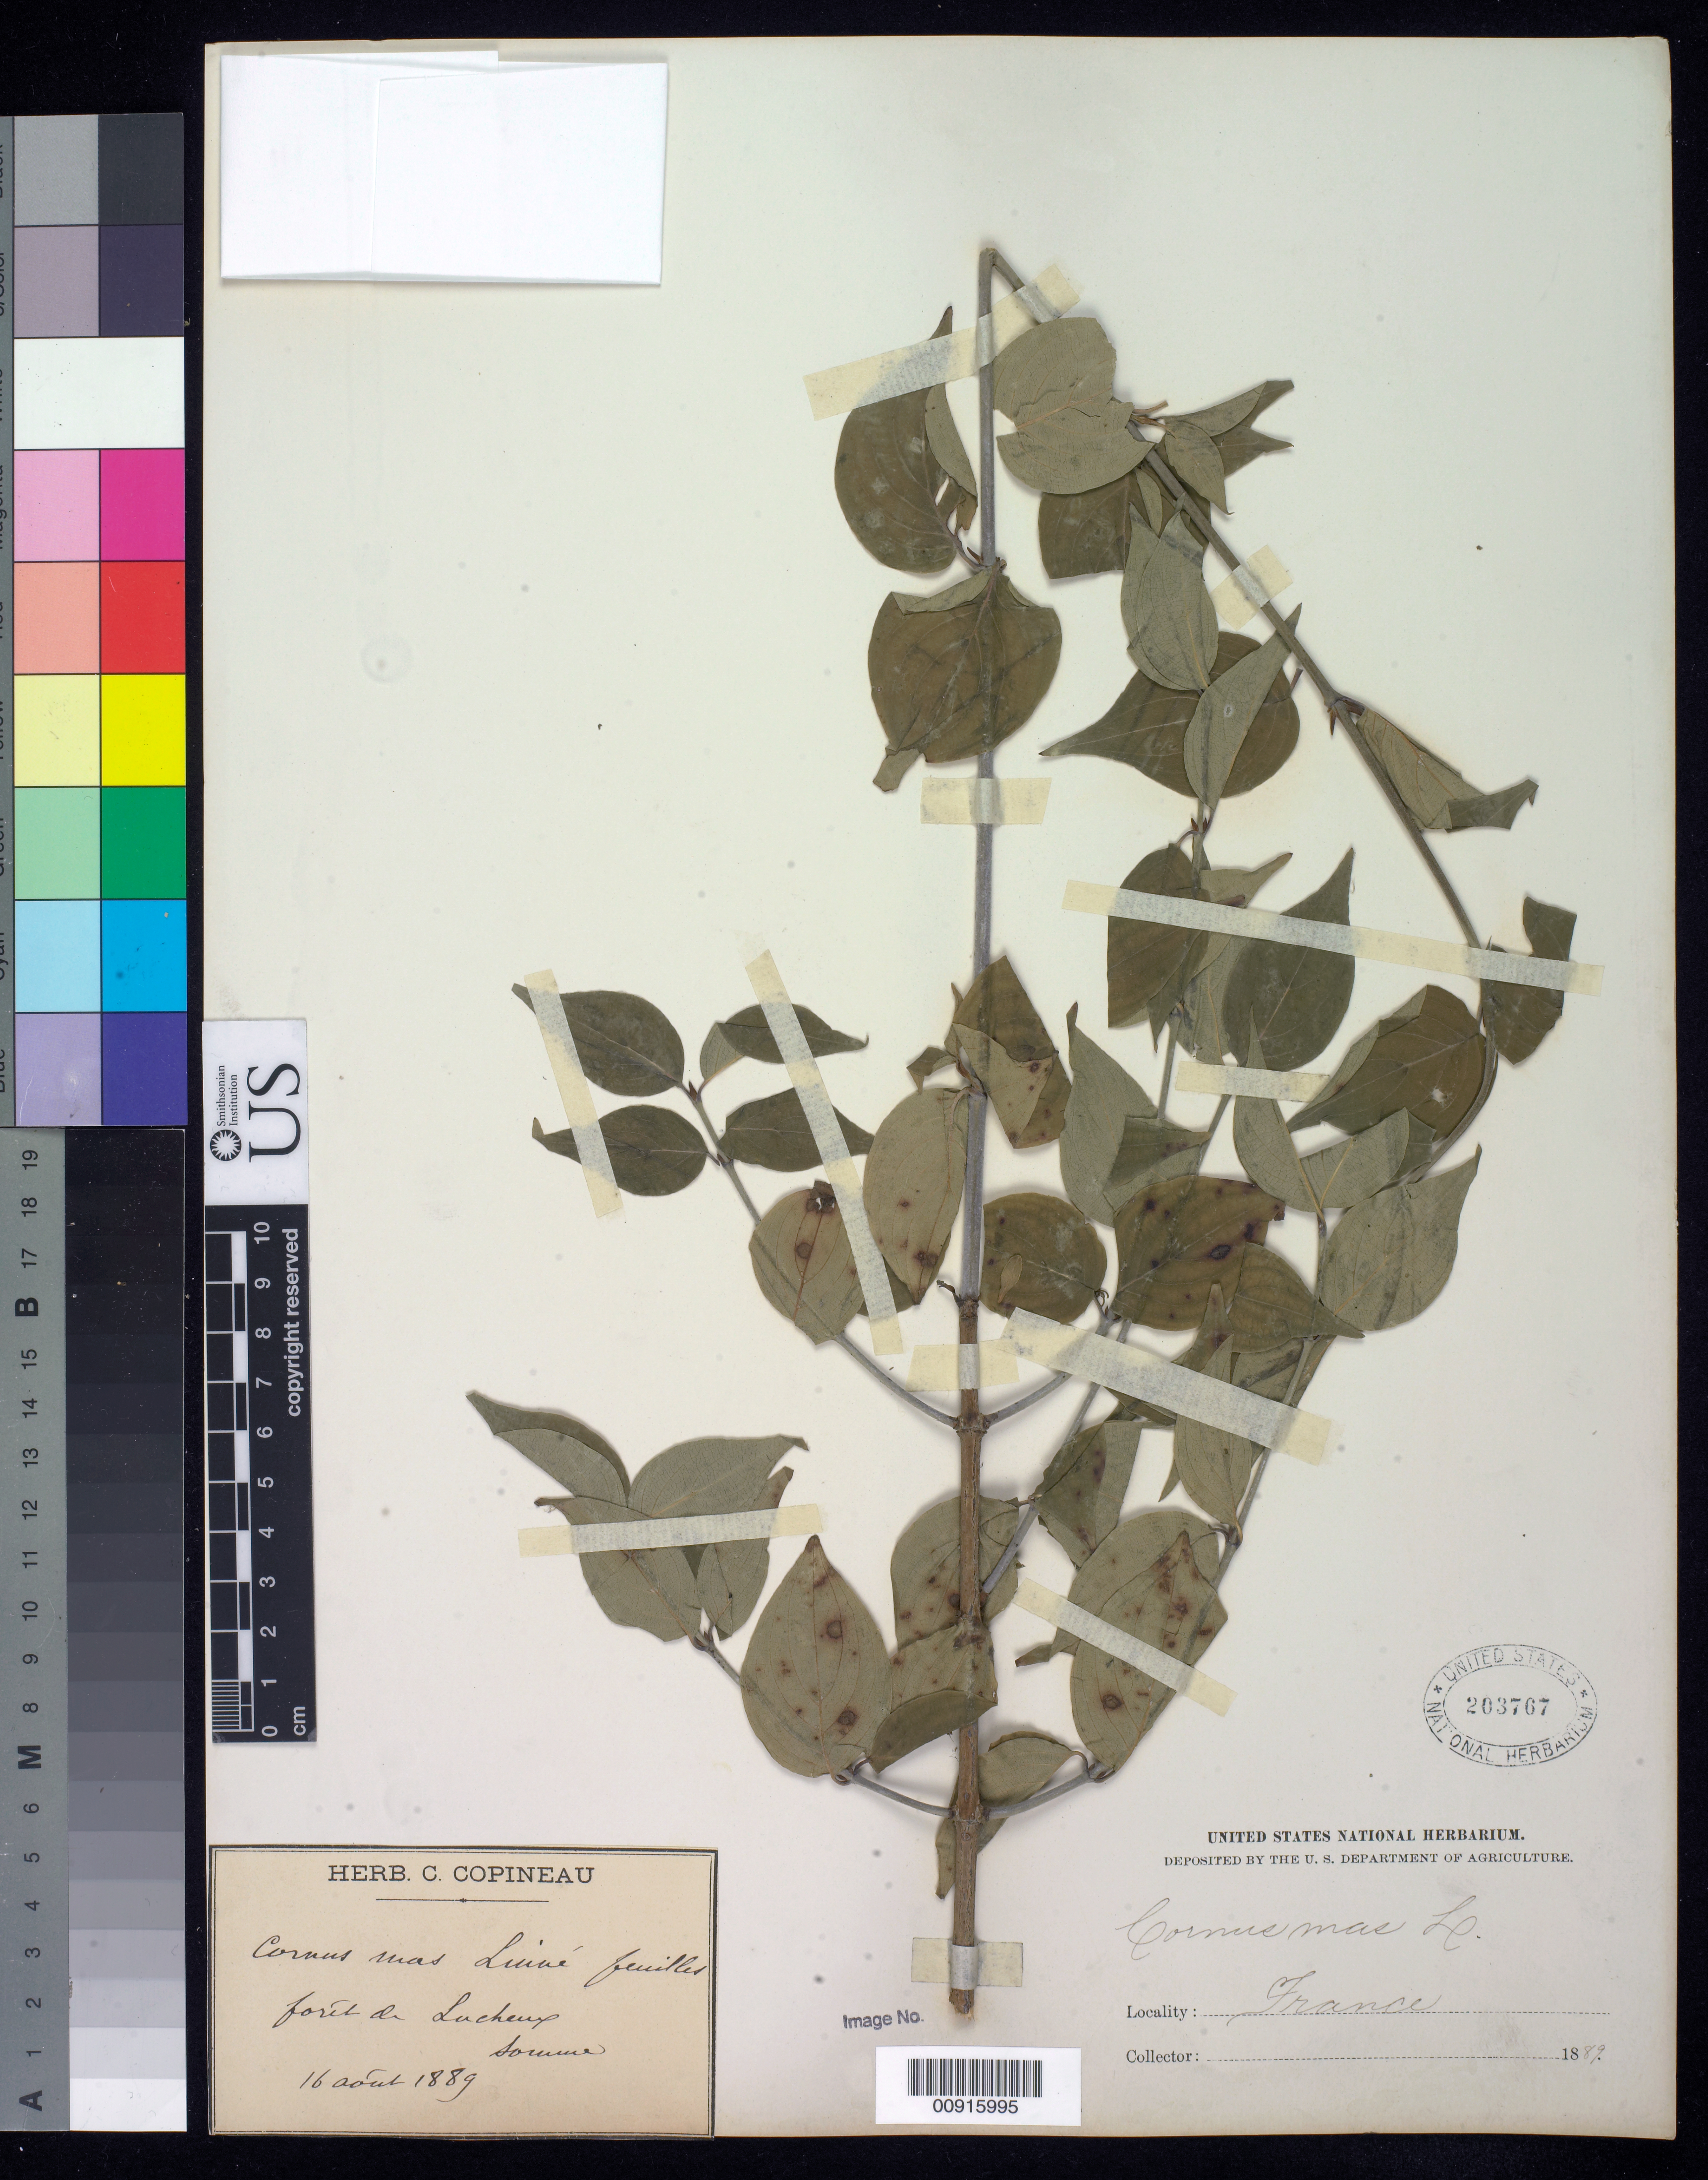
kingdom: Plantae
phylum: Tracheophyta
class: Magnoliopsida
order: Cornales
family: Cornaceae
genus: Cornus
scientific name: Cornus mas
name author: L.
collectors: C. Copineau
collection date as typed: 16 Aug 1889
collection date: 1889-08-16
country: France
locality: Coruus mas Luiae Feuilles foru de Lackeu[y]. Somme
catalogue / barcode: US 203767